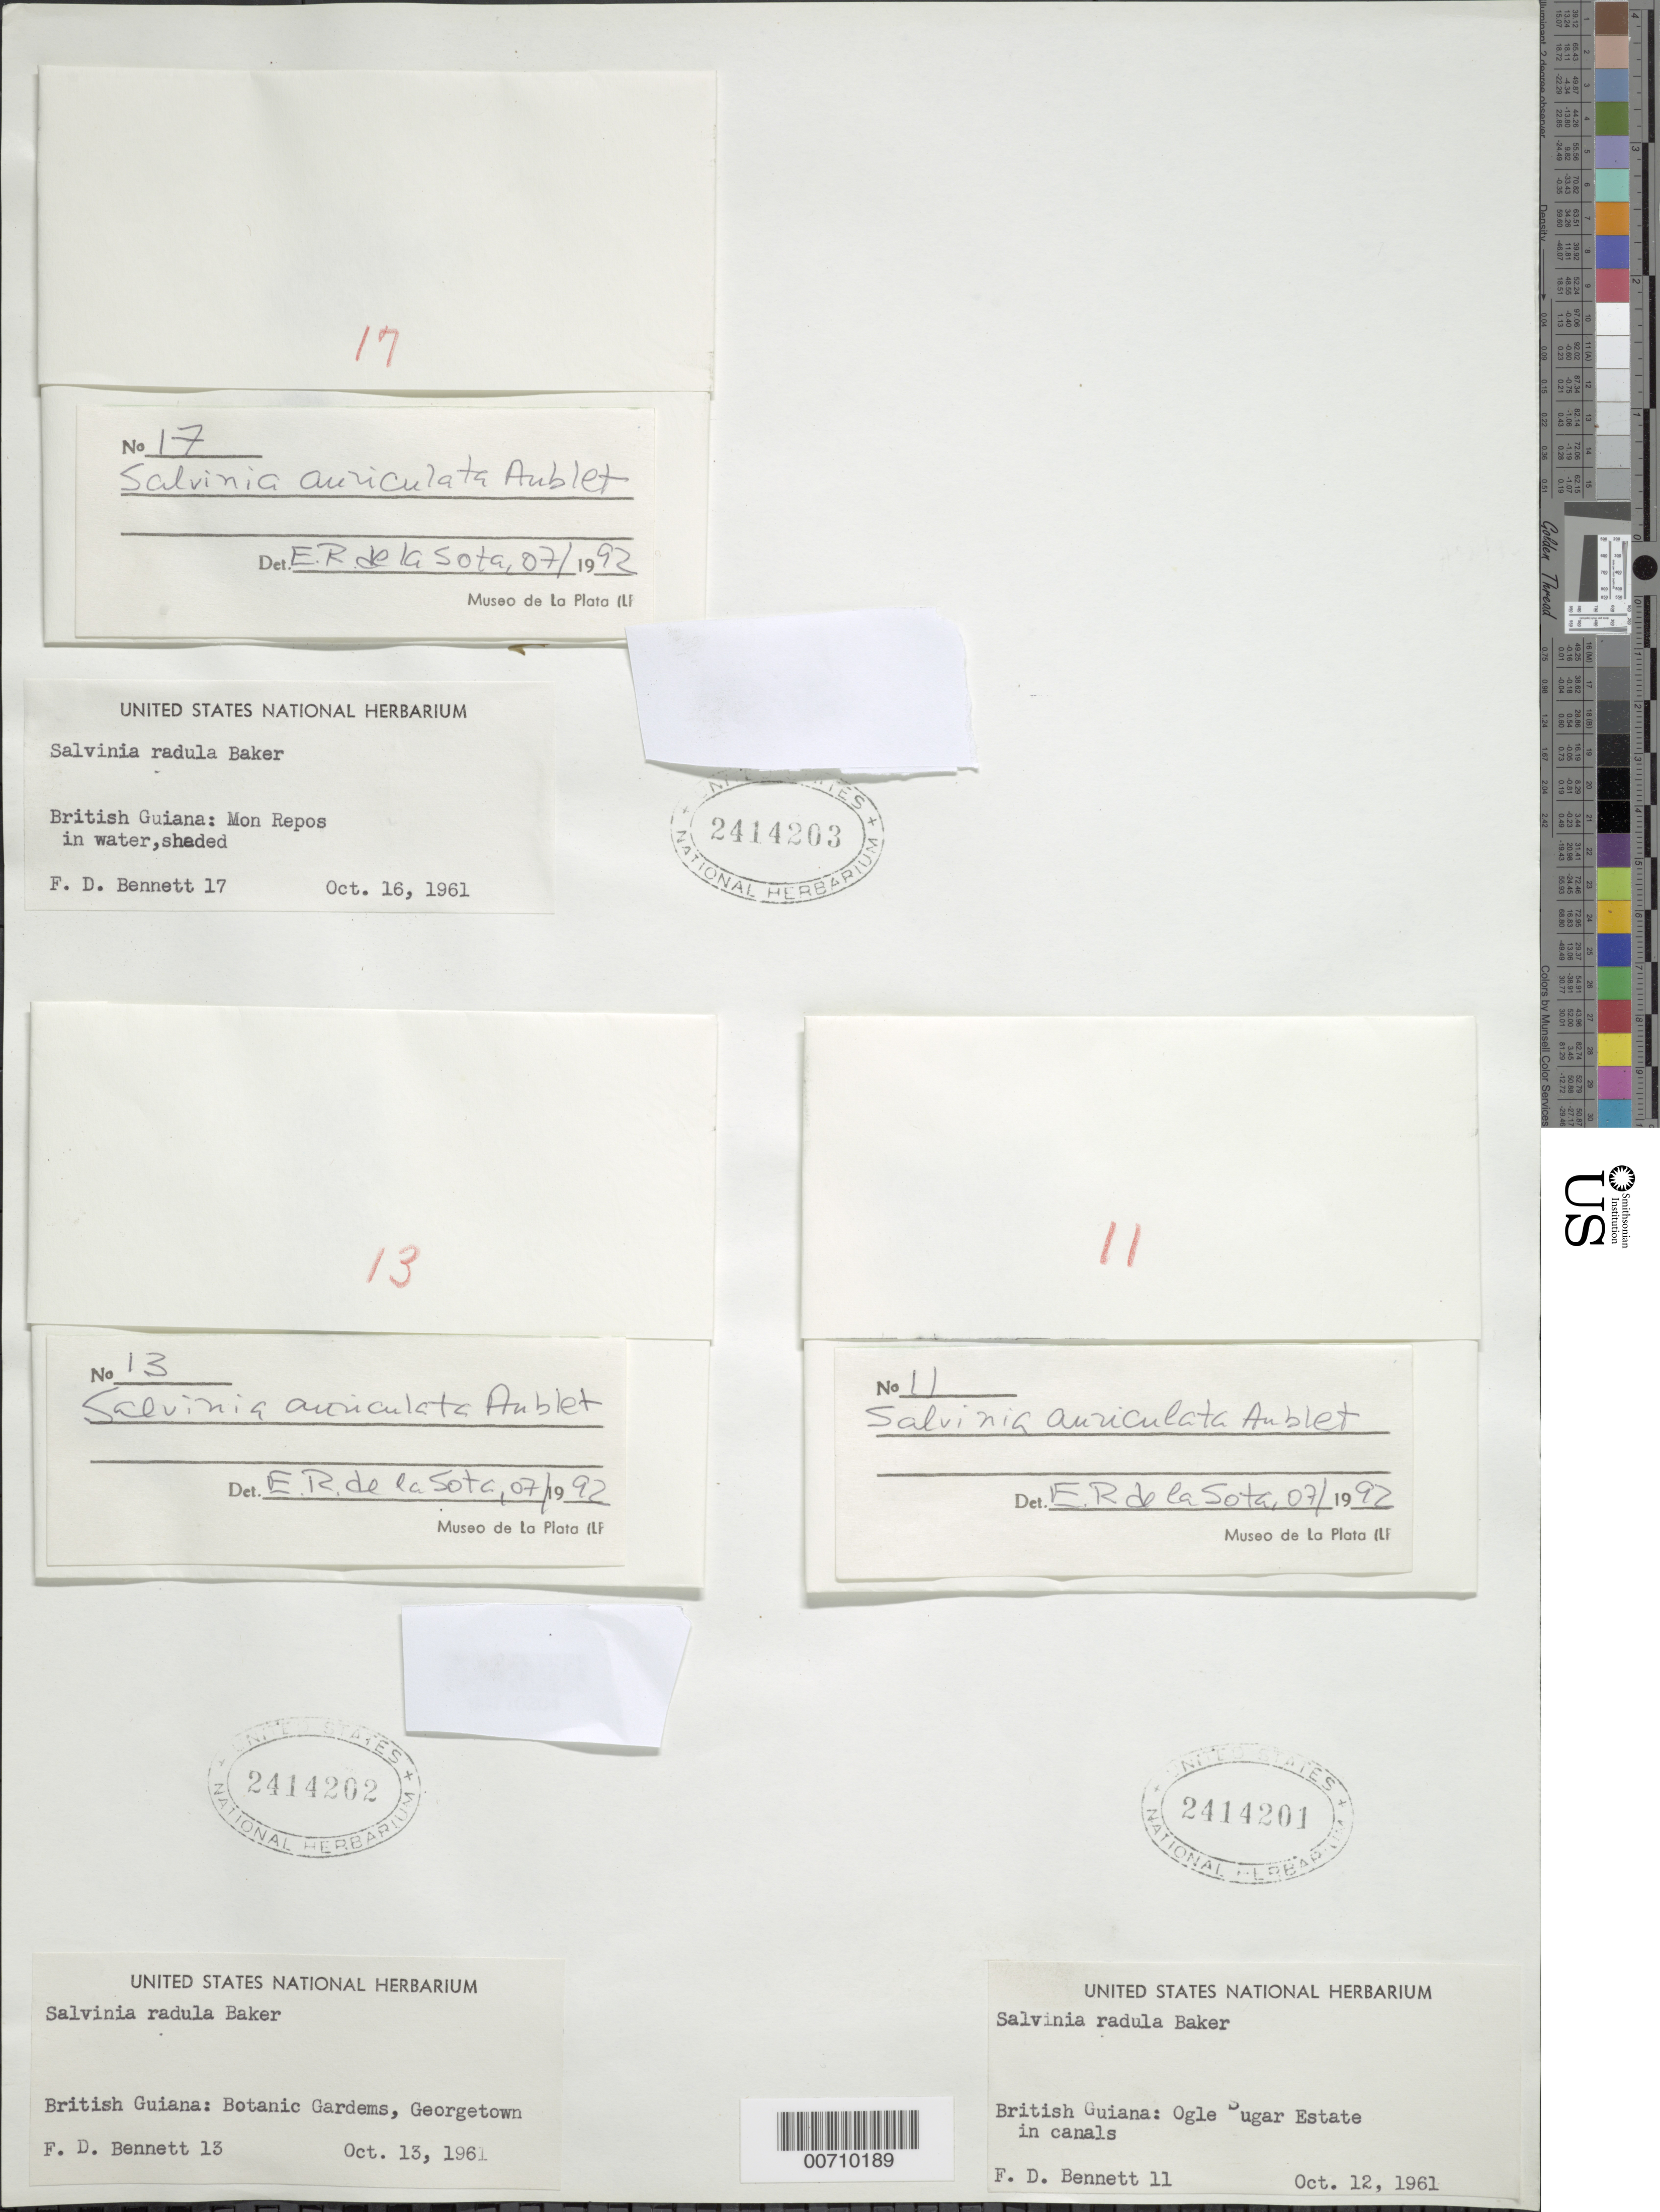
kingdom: Plantae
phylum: Tracheophyta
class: Polypodiopsida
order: Salviniales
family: Salviniaceae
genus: Salvinia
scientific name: Salvinia auriculata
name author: Aubl.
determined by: Sota, E. R. de la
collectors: F. Bennett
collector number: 11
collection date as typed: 12-Oct-61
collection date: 1961-10-12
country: Guyana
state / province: Demerara-Mahaica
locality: Ogle Sugar Estate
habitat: In canals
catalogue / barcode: US 2414201